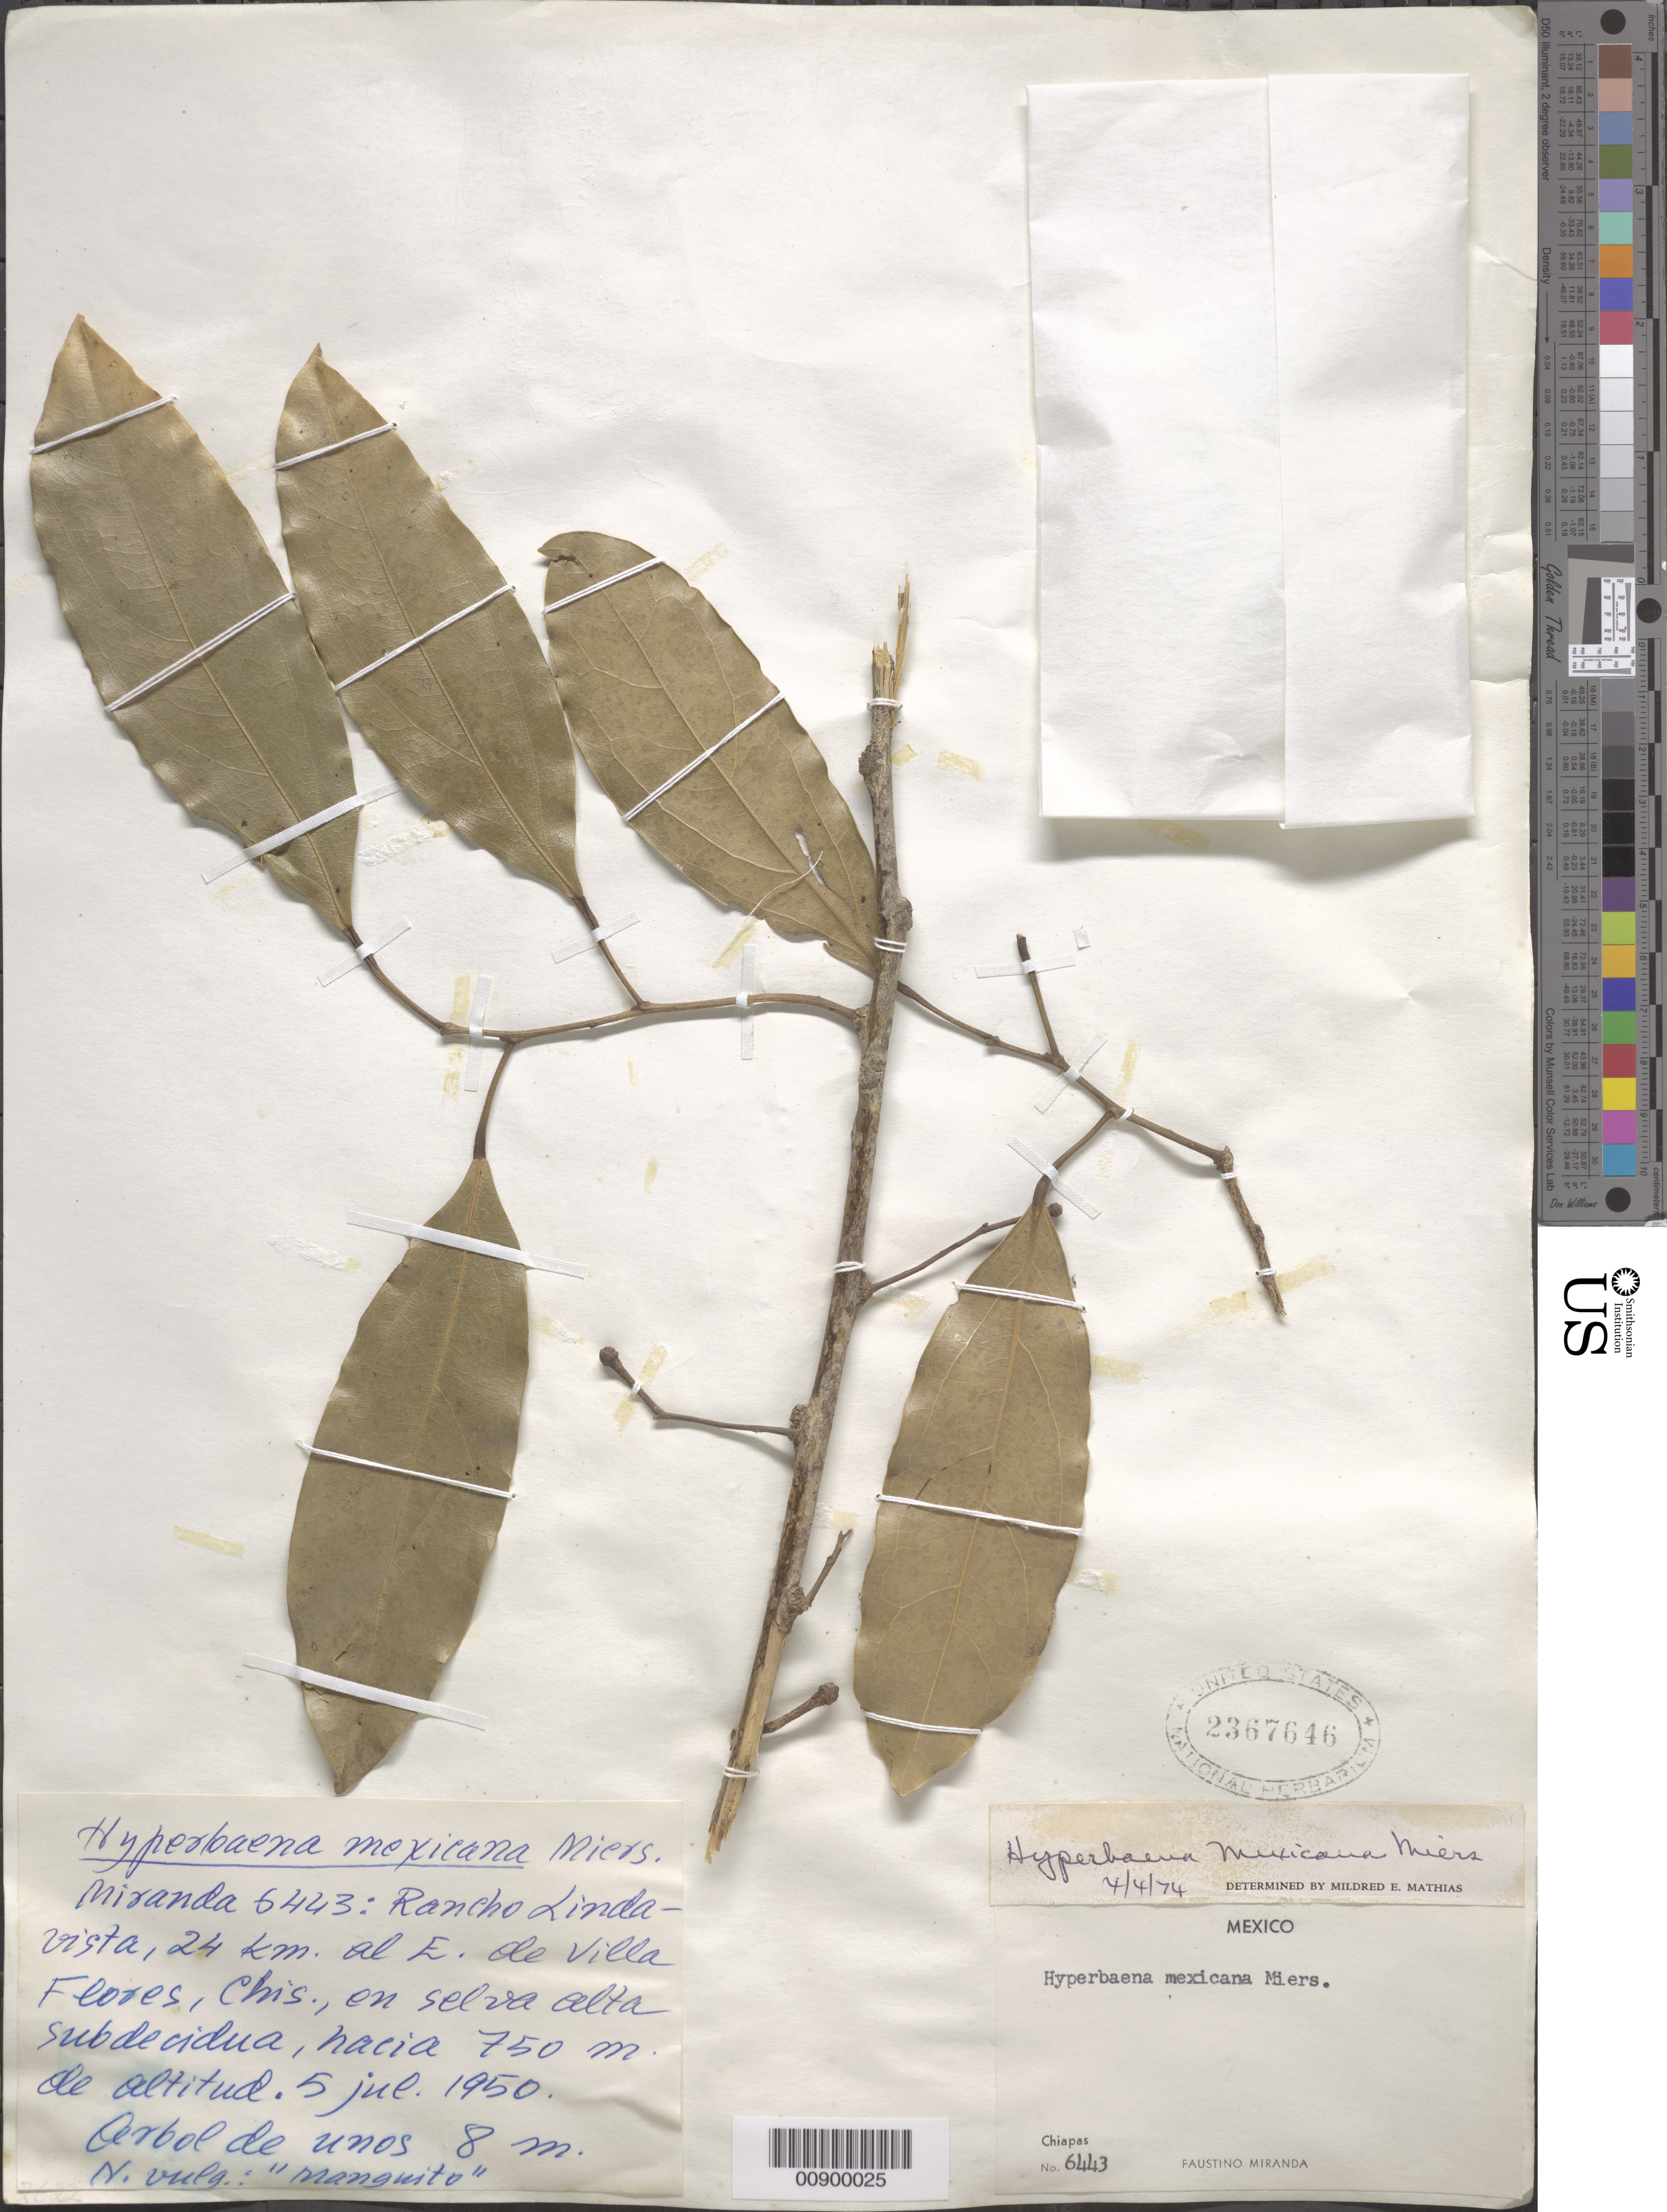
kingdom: Plantae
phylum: Tracheophyta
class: Magnoliopsida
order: Ranunculales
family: Menispermaceae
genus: Hyperbaena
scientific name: Hyperbaena mexicana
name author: Miers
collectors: Miranda G., F.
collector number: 6443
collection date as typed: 05 Jul 1950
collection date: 1950-07-05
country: Mexico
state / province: Chiapas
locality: Rancho Lindavista, 24 km. al E de Villa Flores, Chiapas.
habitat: En selva alta subdecidua.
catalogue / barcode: US 2367646